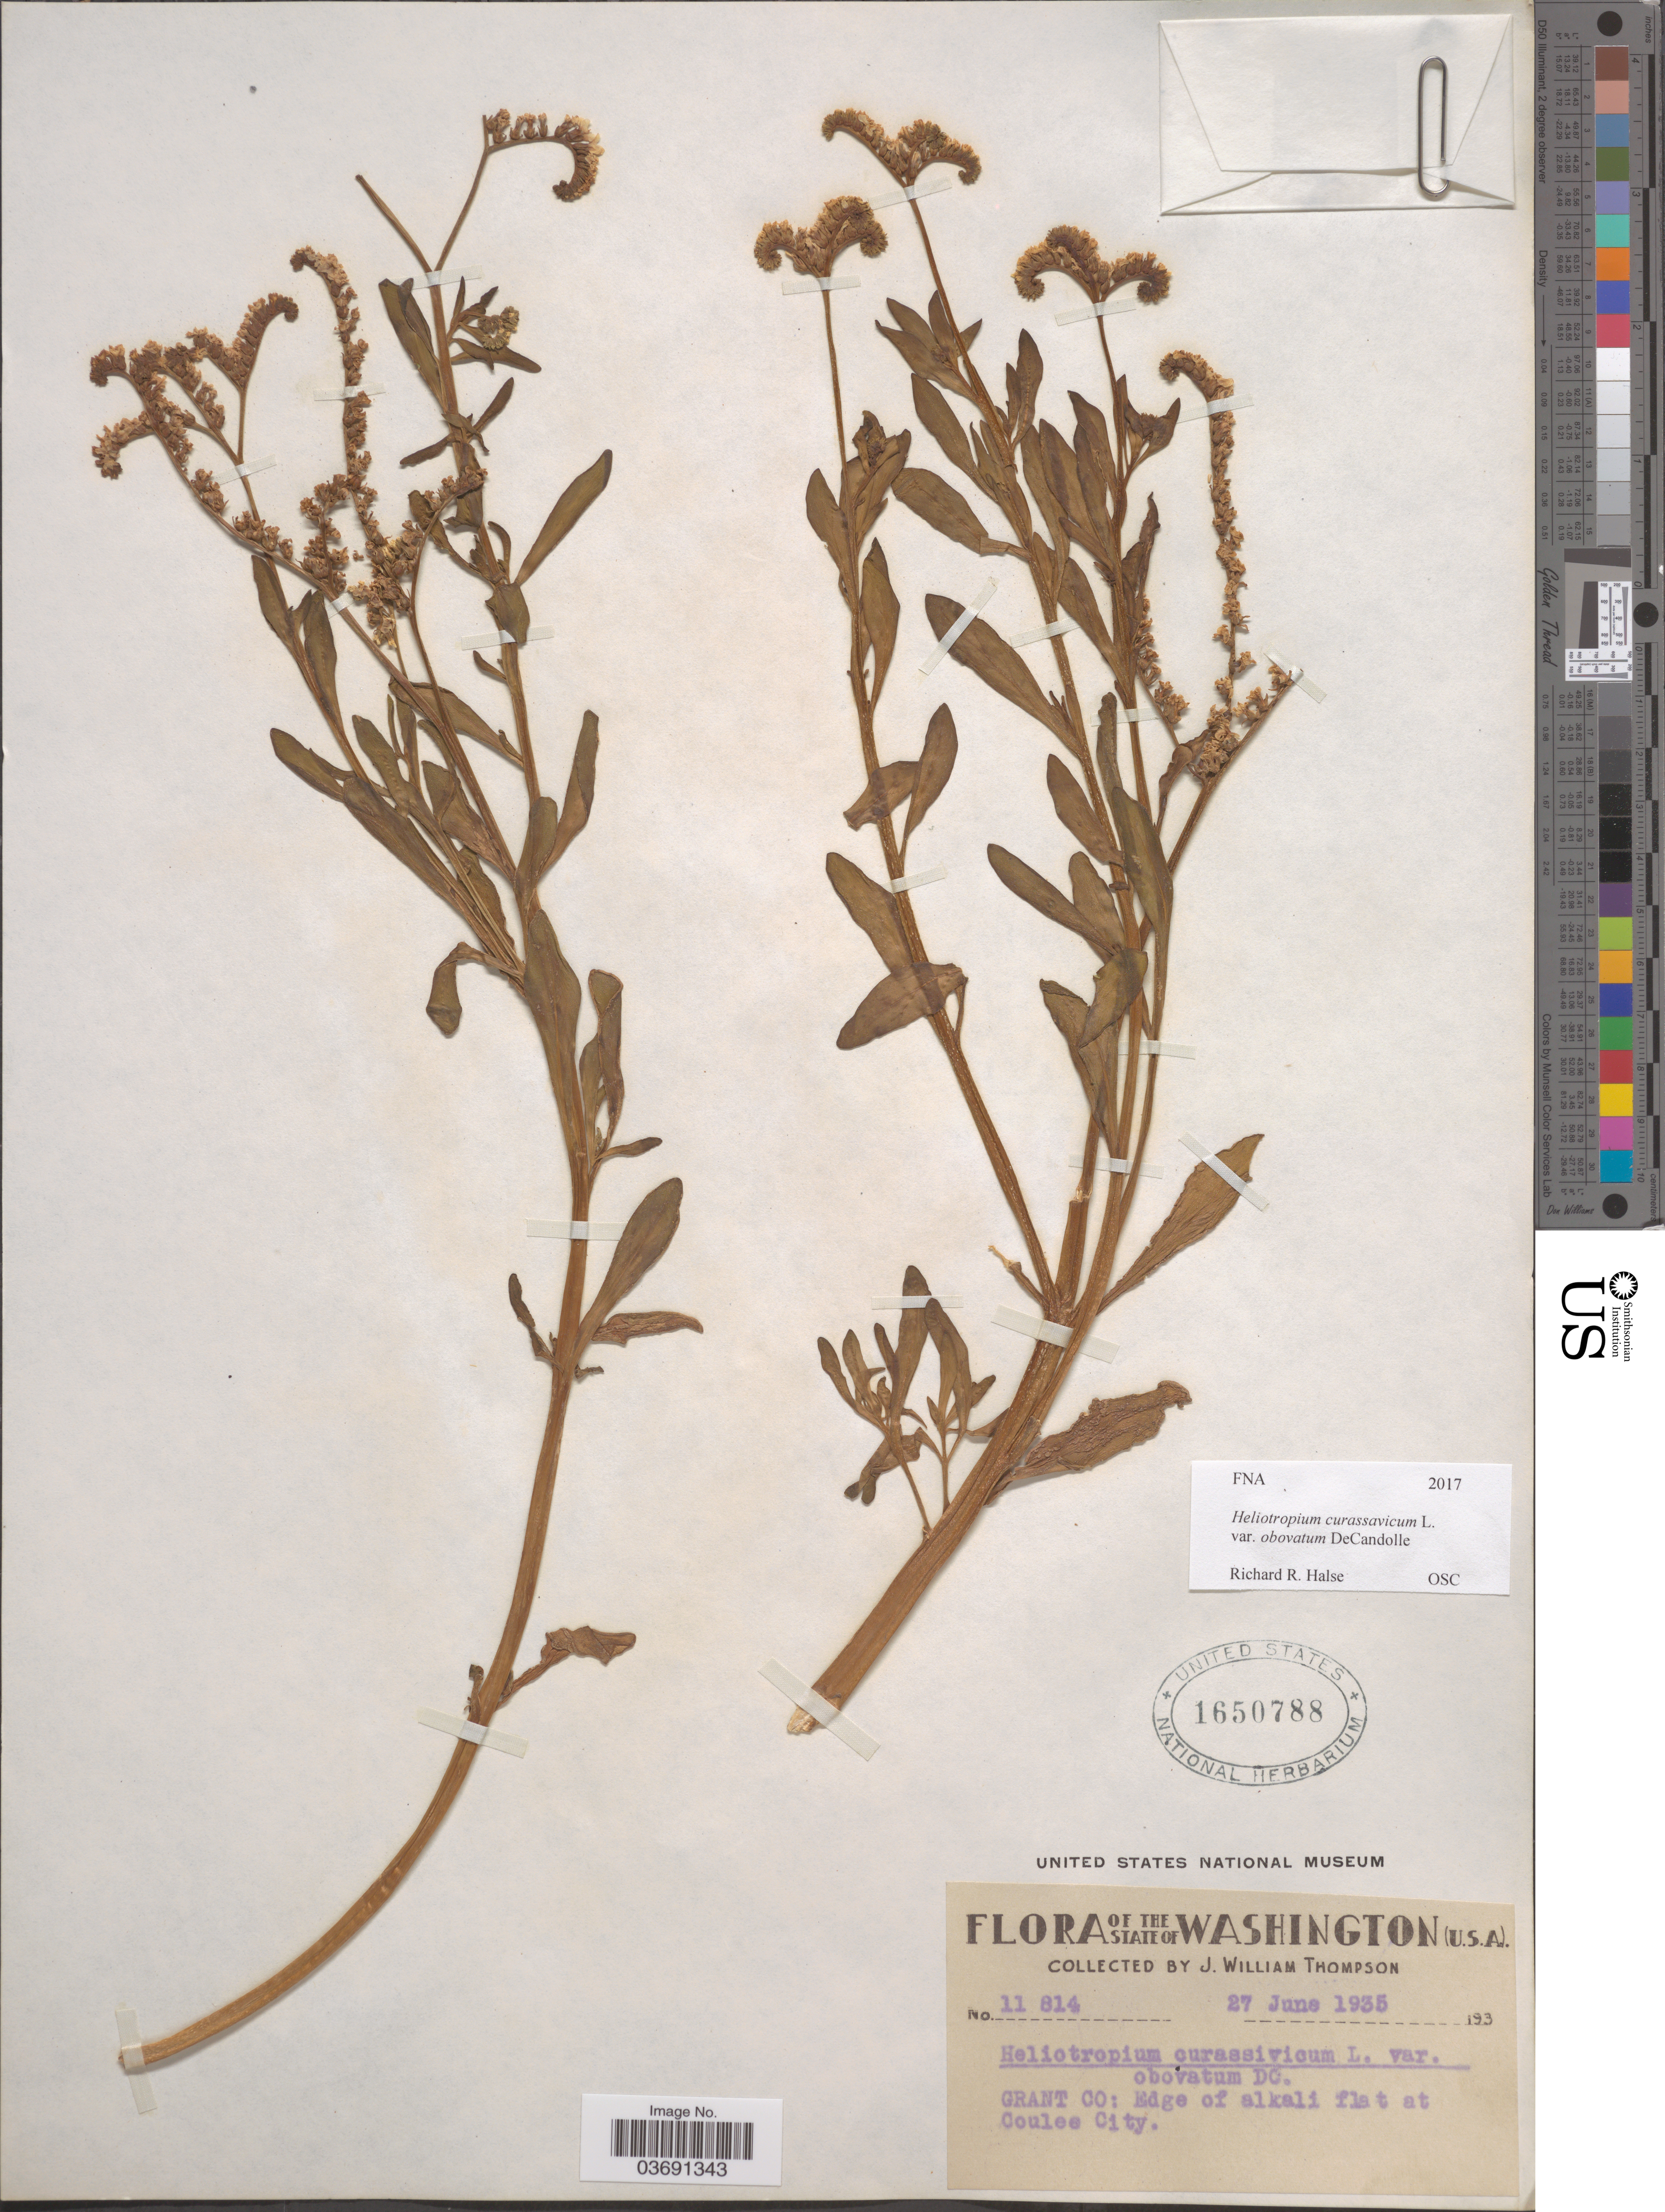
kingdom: Plantae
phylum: Tracheophyta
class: Magnoliopsida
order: Boraginales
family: Heliotropiaceae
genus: Heliotropium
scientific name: Heliotropium curassavicum subsp. obovatum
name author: (DC.) Á. Löve & D. Löve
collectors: J. W. Thompson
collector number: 11814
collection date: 1935-06-27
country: United States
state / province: Washington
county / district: Grant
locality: Grant Co: Edge of alkali flat at Coulee City.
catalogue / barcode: US 1650788